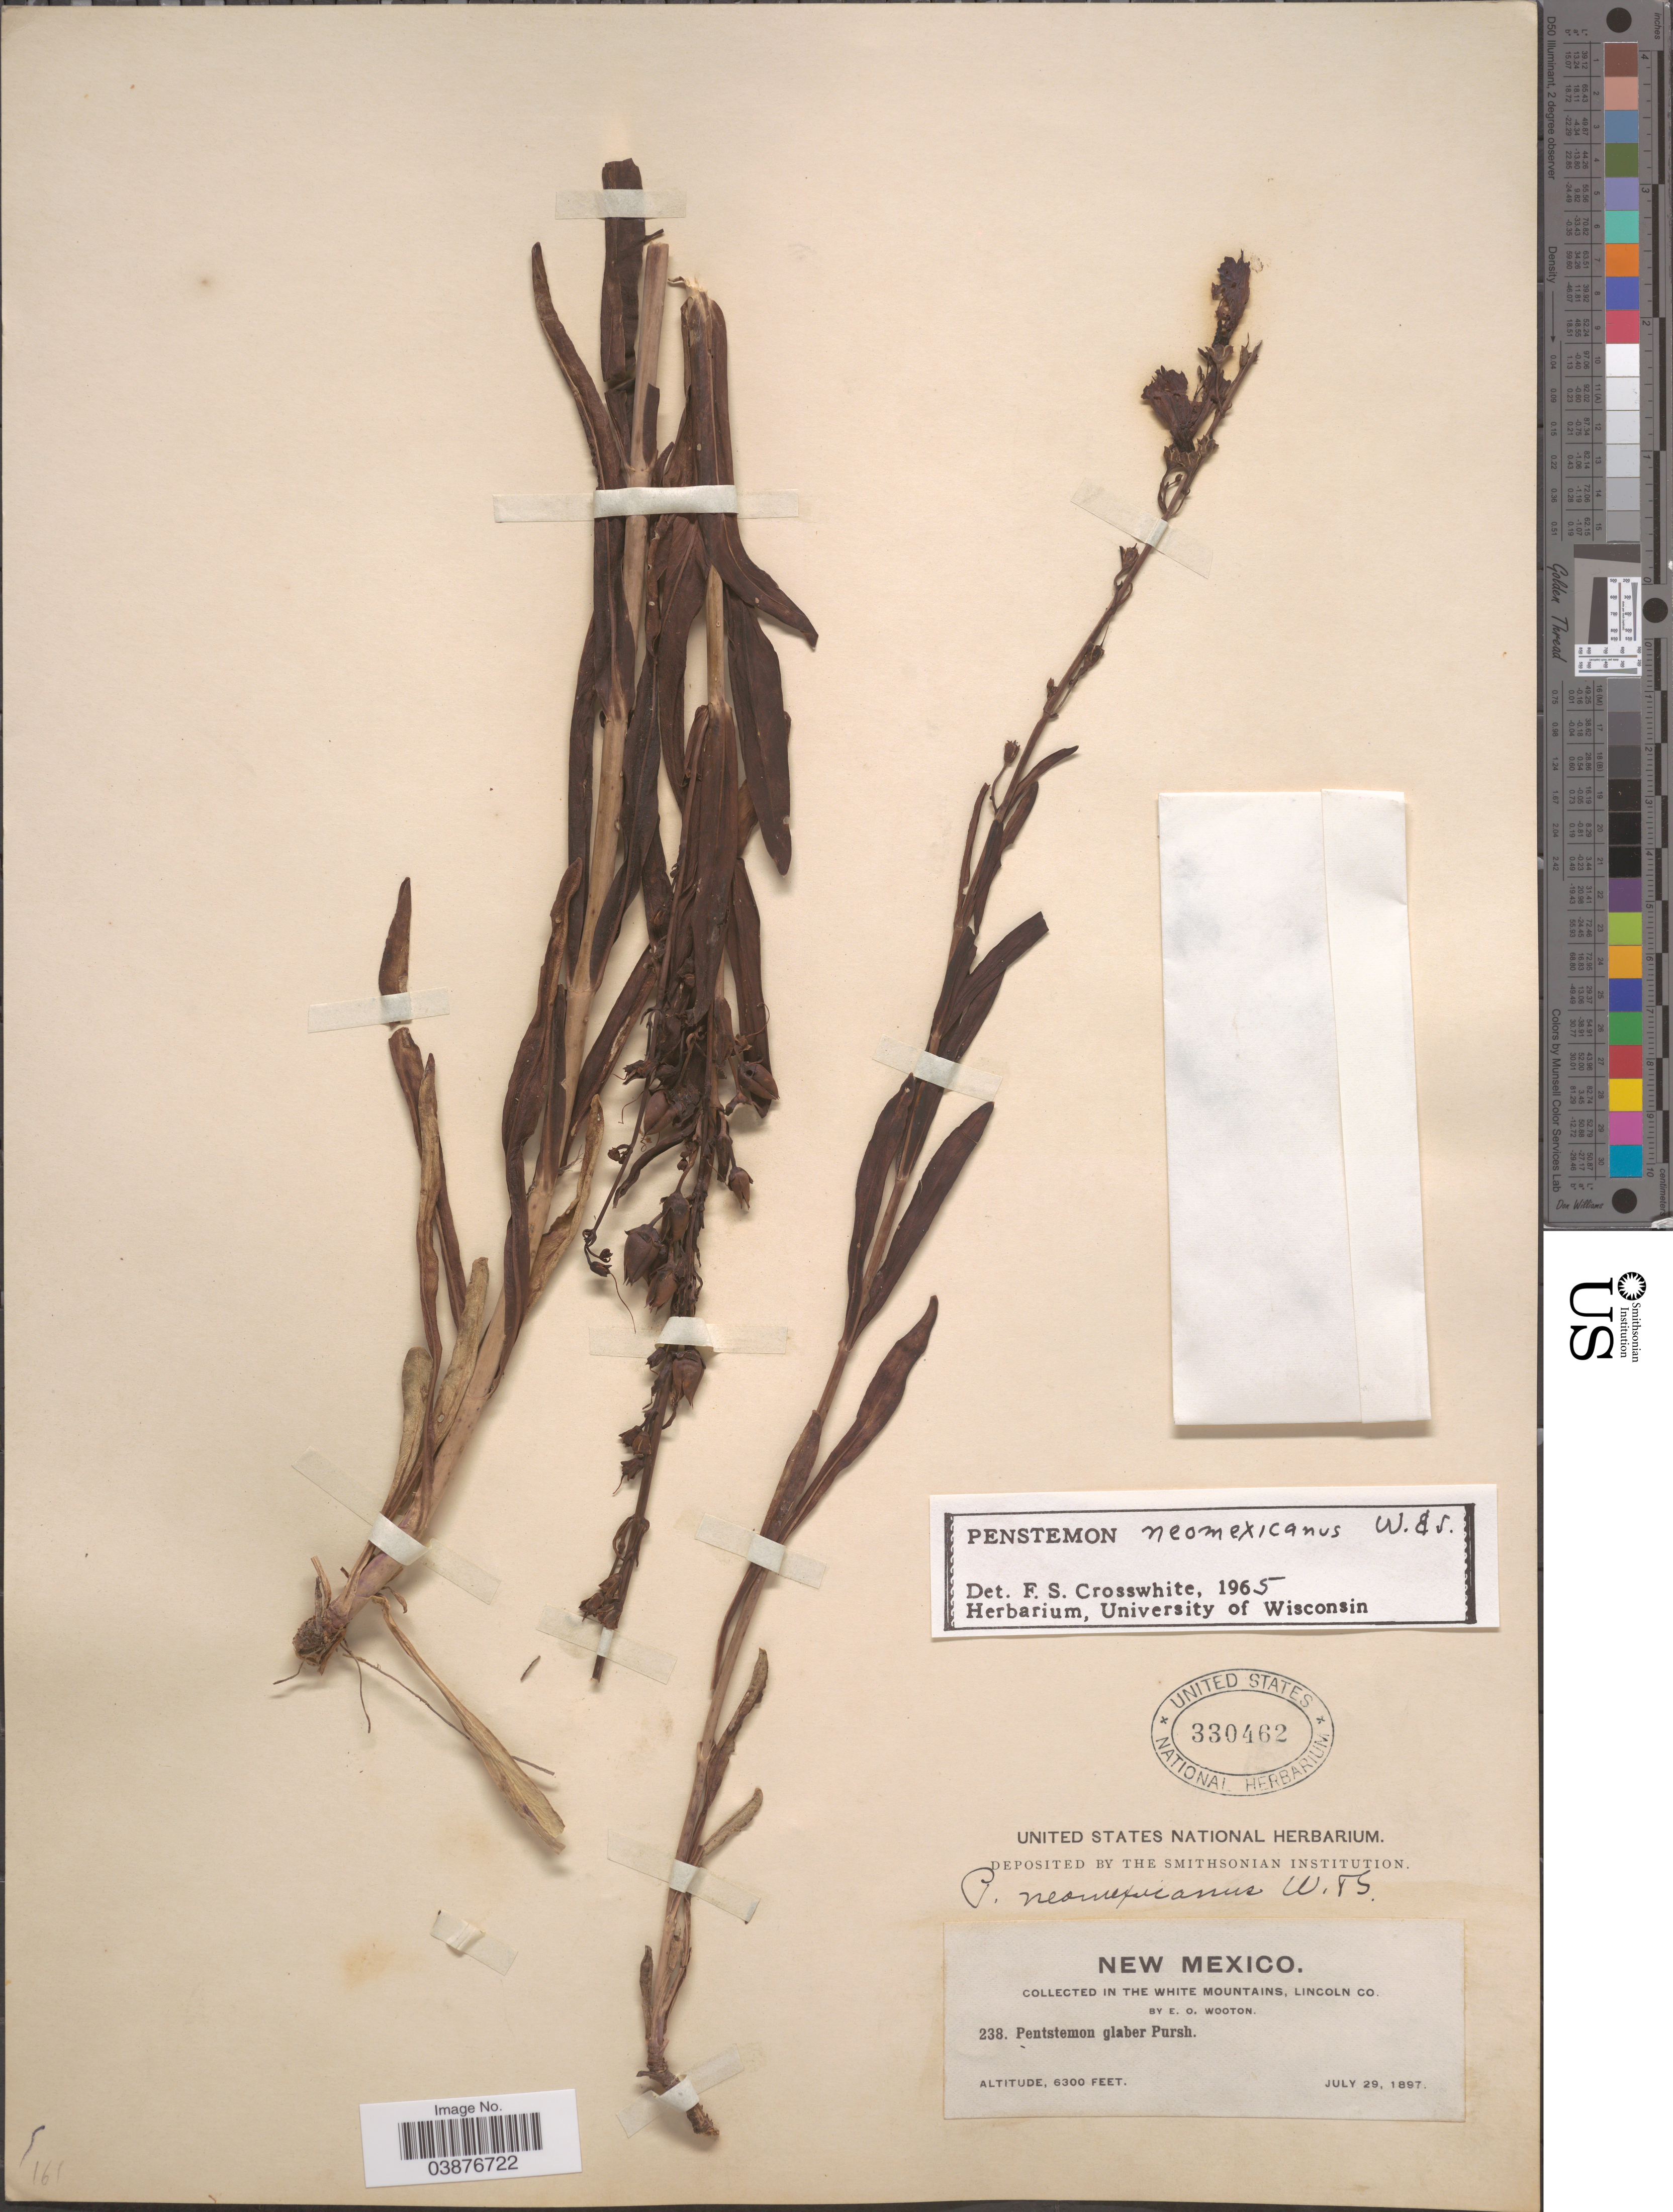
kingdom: Plantae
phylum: Tracheophyta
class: Magnoliopsida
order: Lamiales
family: Plantaginaceae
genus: Penstemon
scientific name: Penstemon neomexicanus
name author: Wooton & Standl.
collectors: E. O. Wooton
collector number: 238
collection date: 1897-07-29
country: United States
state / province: New Mexico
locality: In the White Mountains, Lincoln Co.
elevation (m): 1920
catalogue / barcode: US 330462